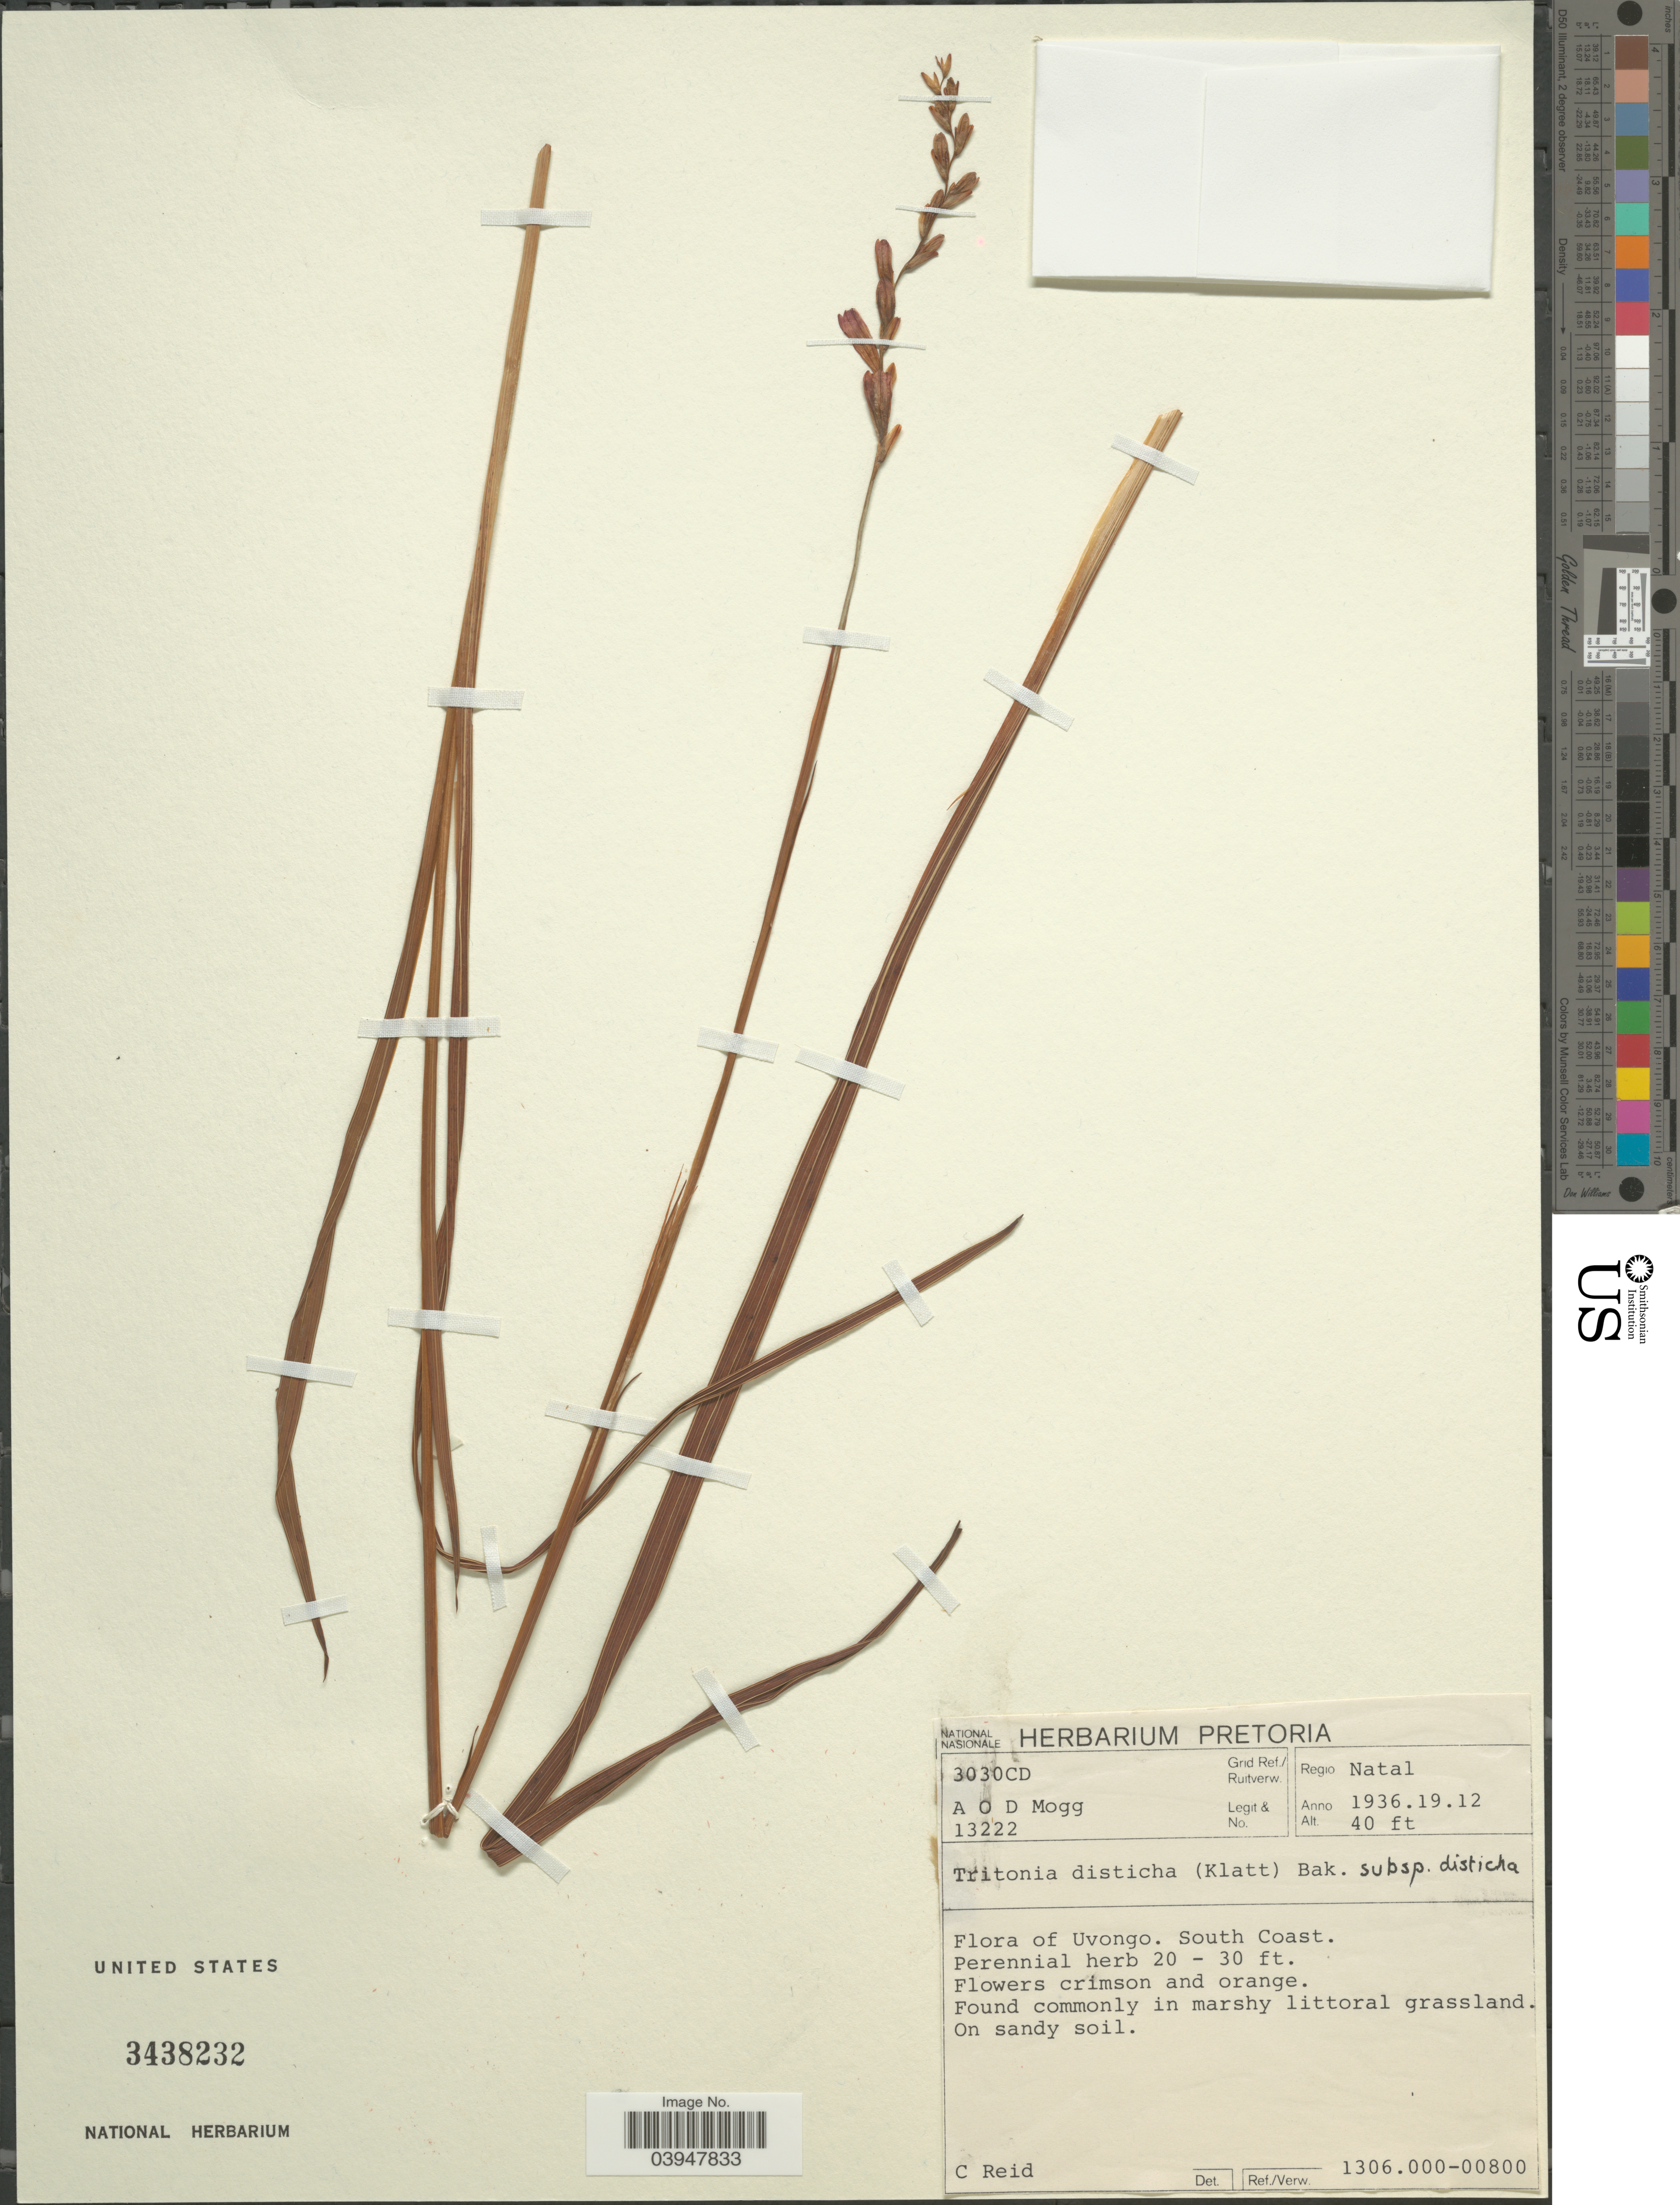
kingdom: Plantae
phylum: Tracheophyta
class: Liliopsida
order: Asparagales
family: Iridaceae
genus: Tritonia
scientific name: Tritonia disticha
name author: (Klatt) Baker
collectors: A. O. Mogg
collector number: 13222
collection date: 1936-12-19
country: South Africa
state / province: KwaZulu-Natal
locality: Grid Ref./ Ruitverw. 3030CD. Regio Natal. Uvongo. South Coast.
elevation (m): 12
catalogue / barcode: US 3438232